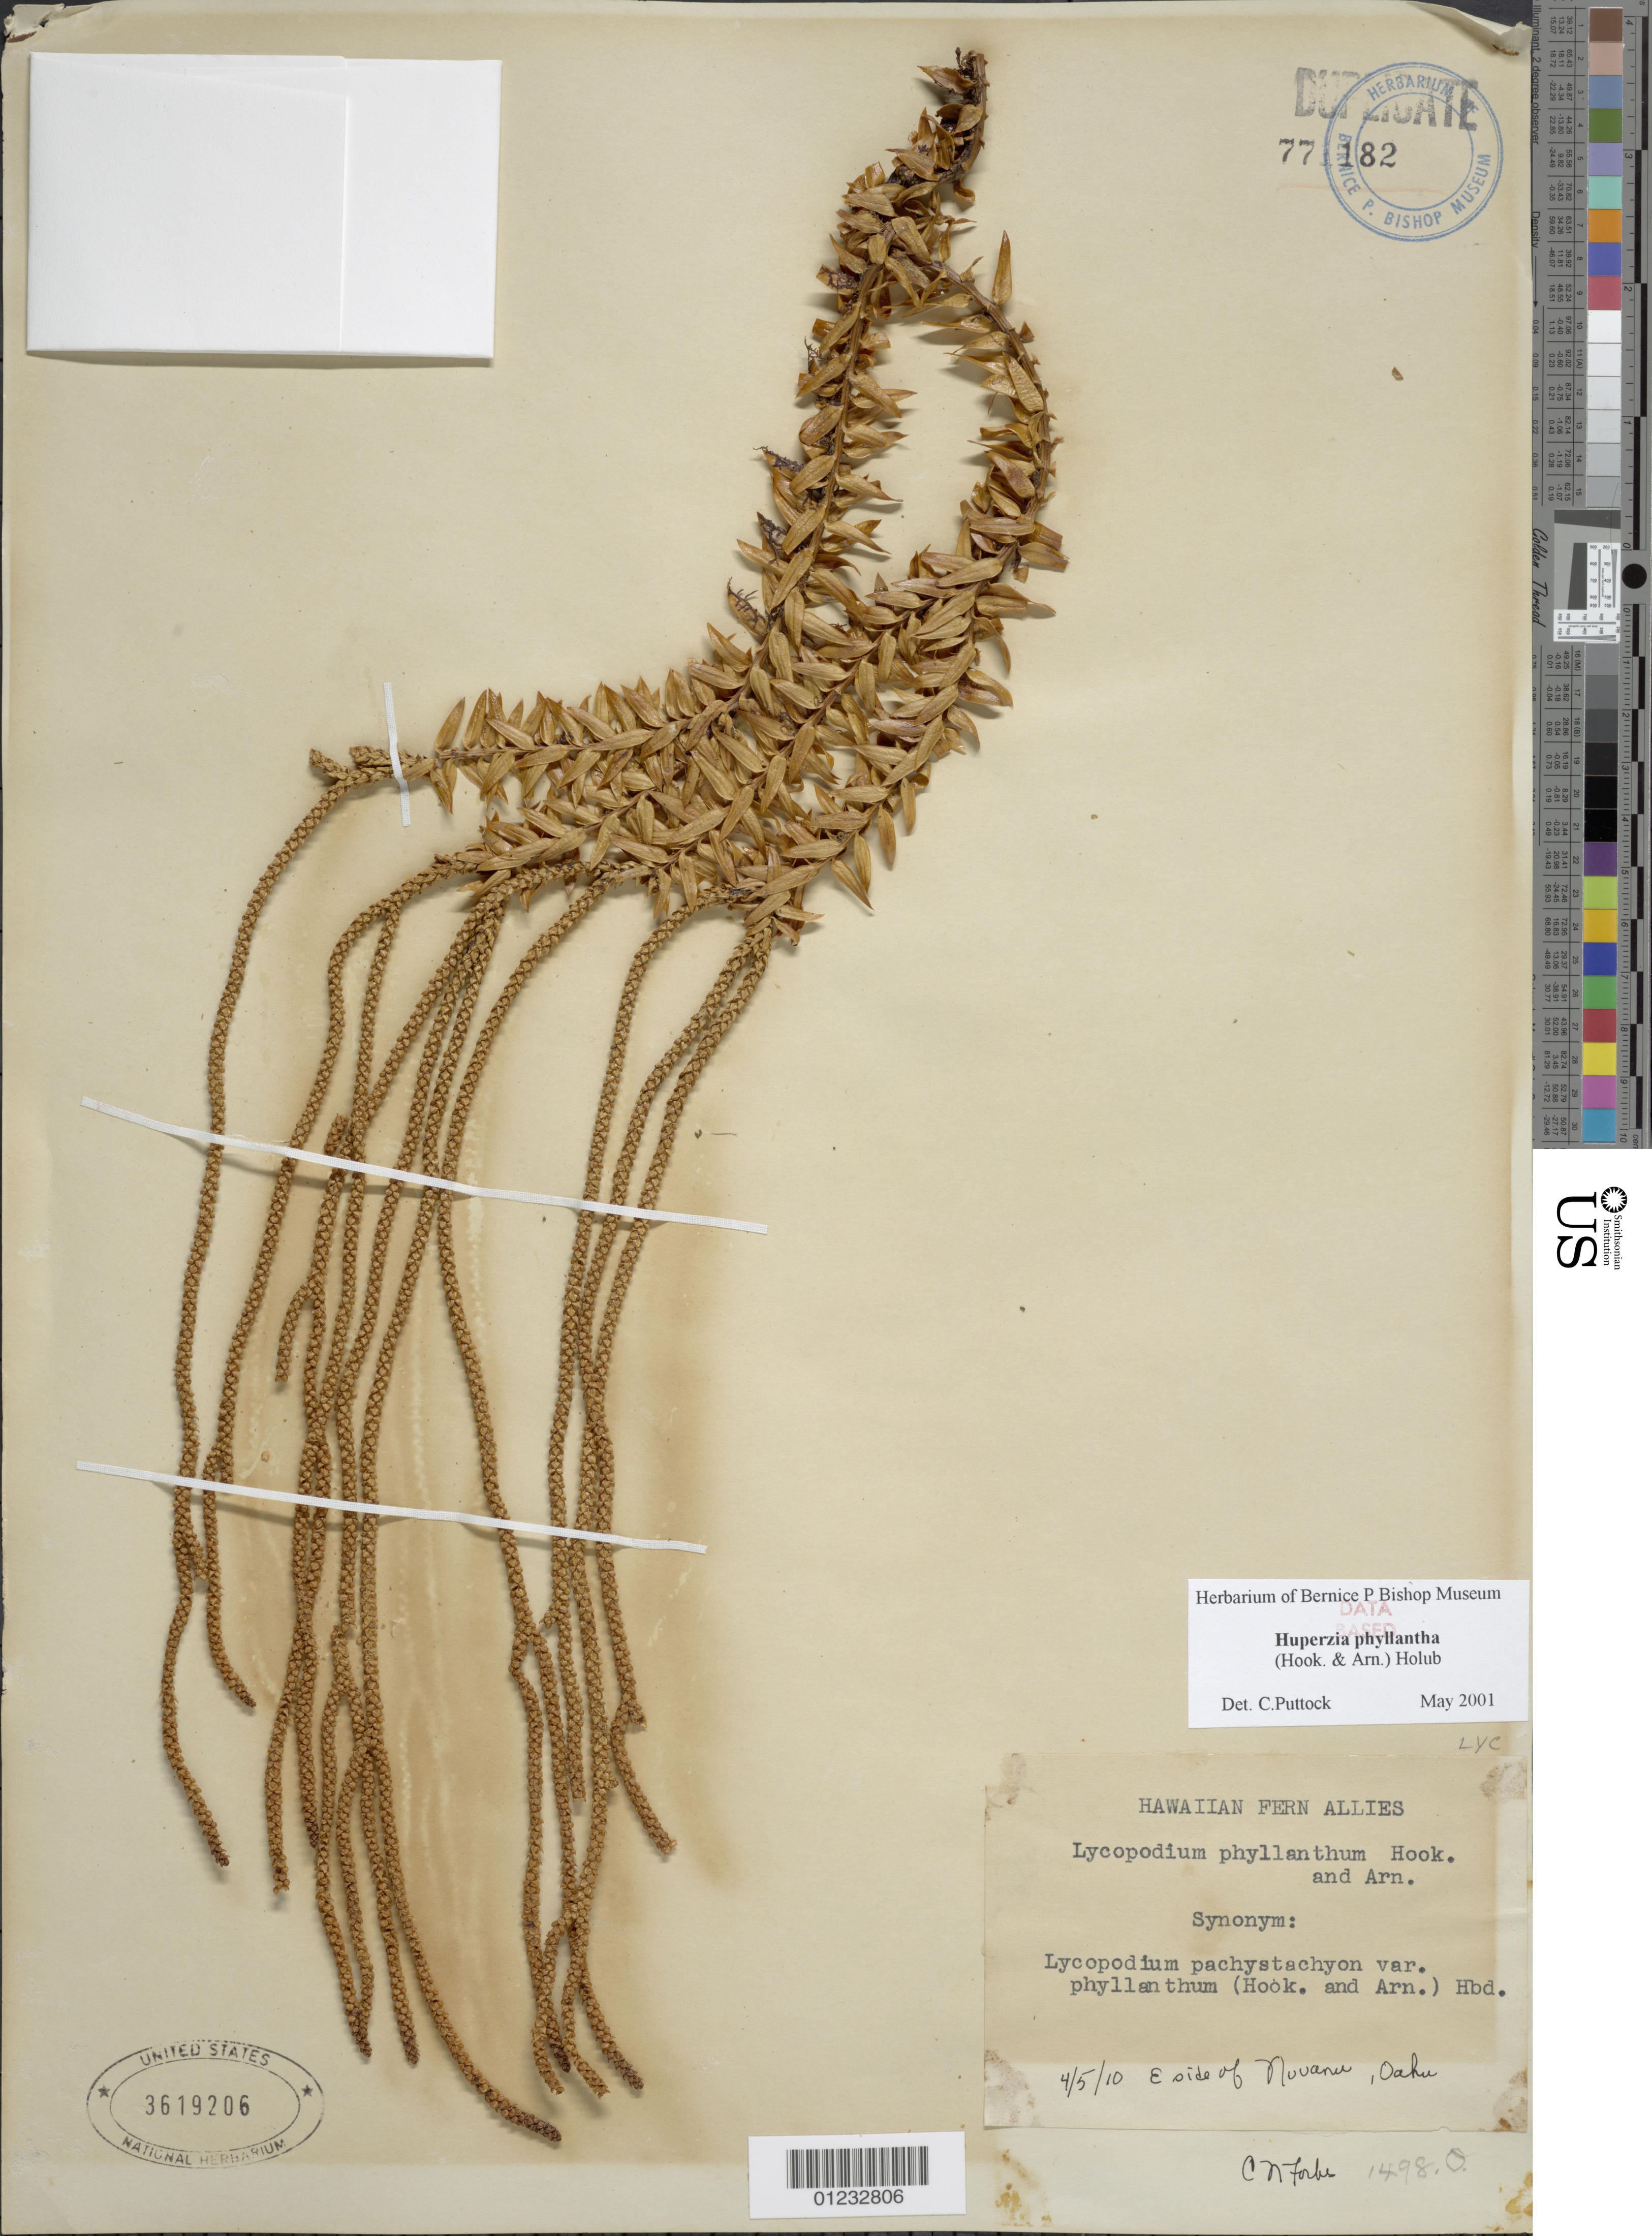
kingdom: Plantae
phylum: Tracheophyta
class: Lycopodiopsida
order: Lycopodiales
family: Lycopodiaceae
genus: Phlegmariurus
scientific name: Phlegmariurus phyllanthus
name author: (Hook. & Arn.) R.D. Dixit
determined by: Field, A. R.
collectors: C. N. Forbes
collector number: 1498.O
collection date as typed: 4/5/10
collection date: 1910-04-05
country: United States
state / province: Hawaii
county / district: Honolulu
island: Oahu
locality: E side of Nuuanu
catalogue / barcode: US 3619206